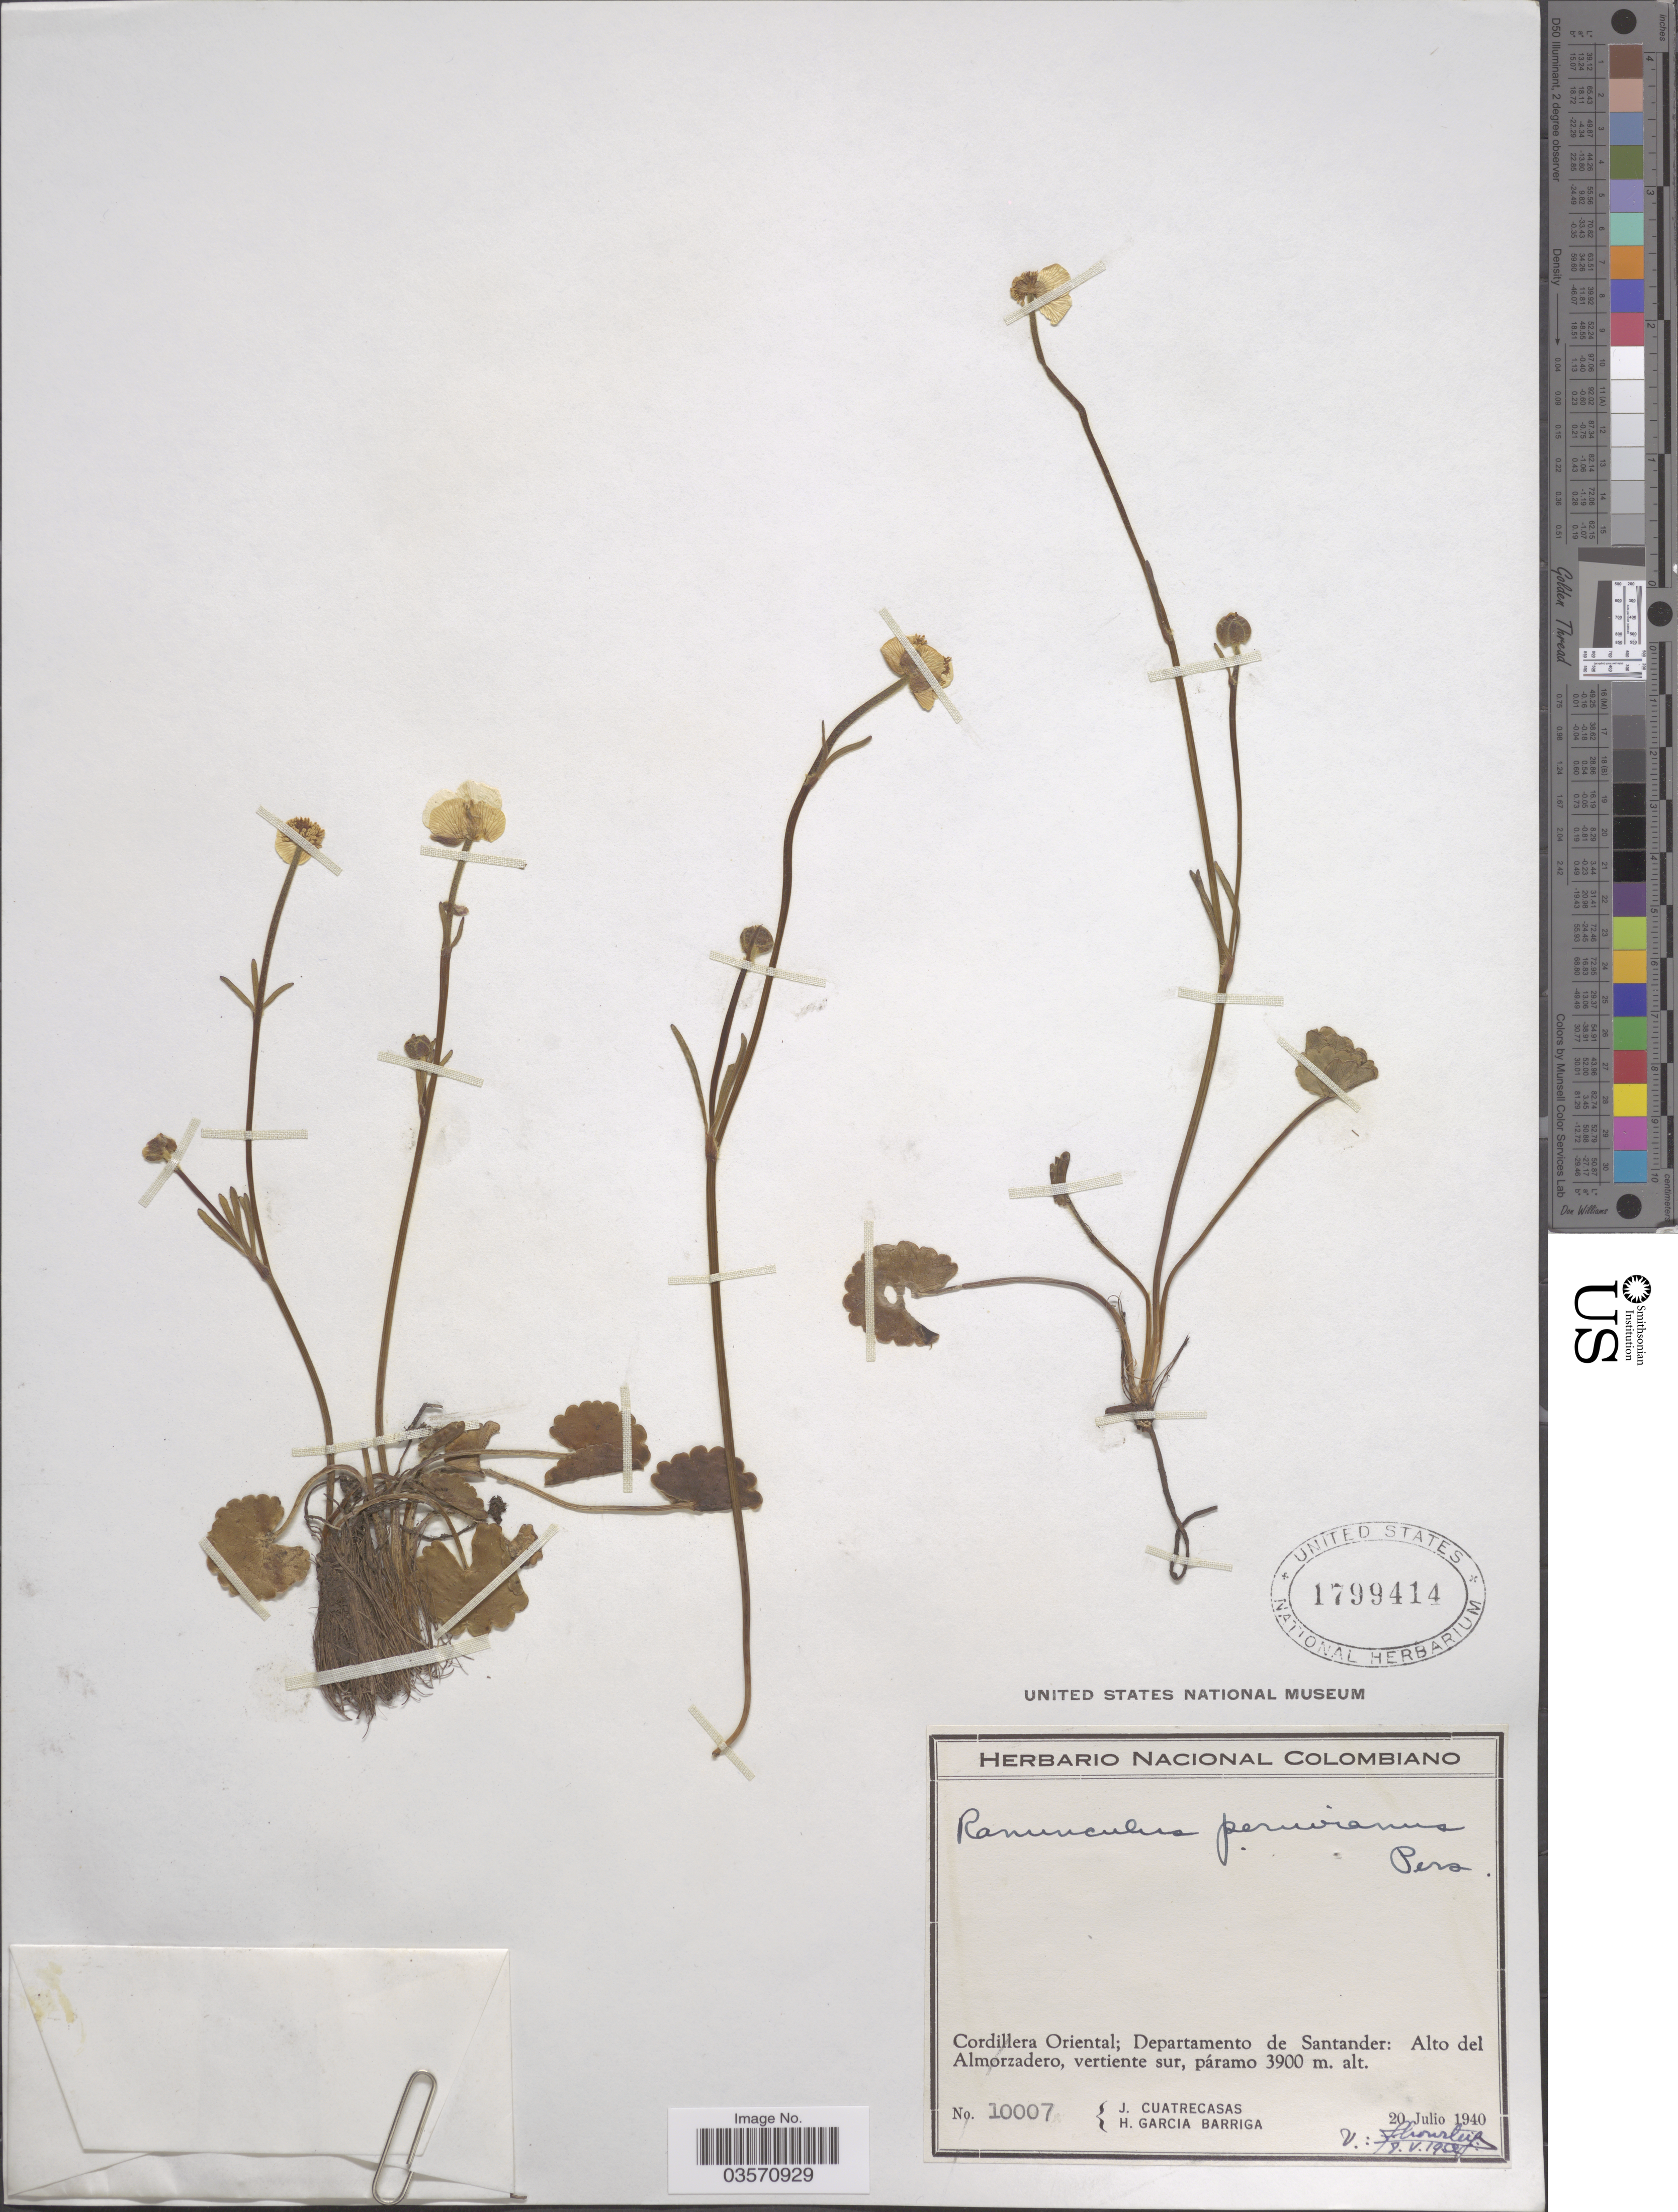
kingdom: Plantae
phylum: Tracheophyta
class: Magnoliopsida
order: Ranunculales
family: Ranunculaceae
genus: Ranunculus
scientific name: Ranunculus peruvianus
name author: Pers.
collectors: J. Cuatrecasas & H. García Barriga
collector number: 10007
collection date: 1940-07-20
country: Colombia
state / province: Santander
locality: Cordillera Oriental; Departamento de Santander: Alto de Almorzadero, vertiente sur, páramo.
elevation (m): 3900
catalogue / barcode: US 1799414